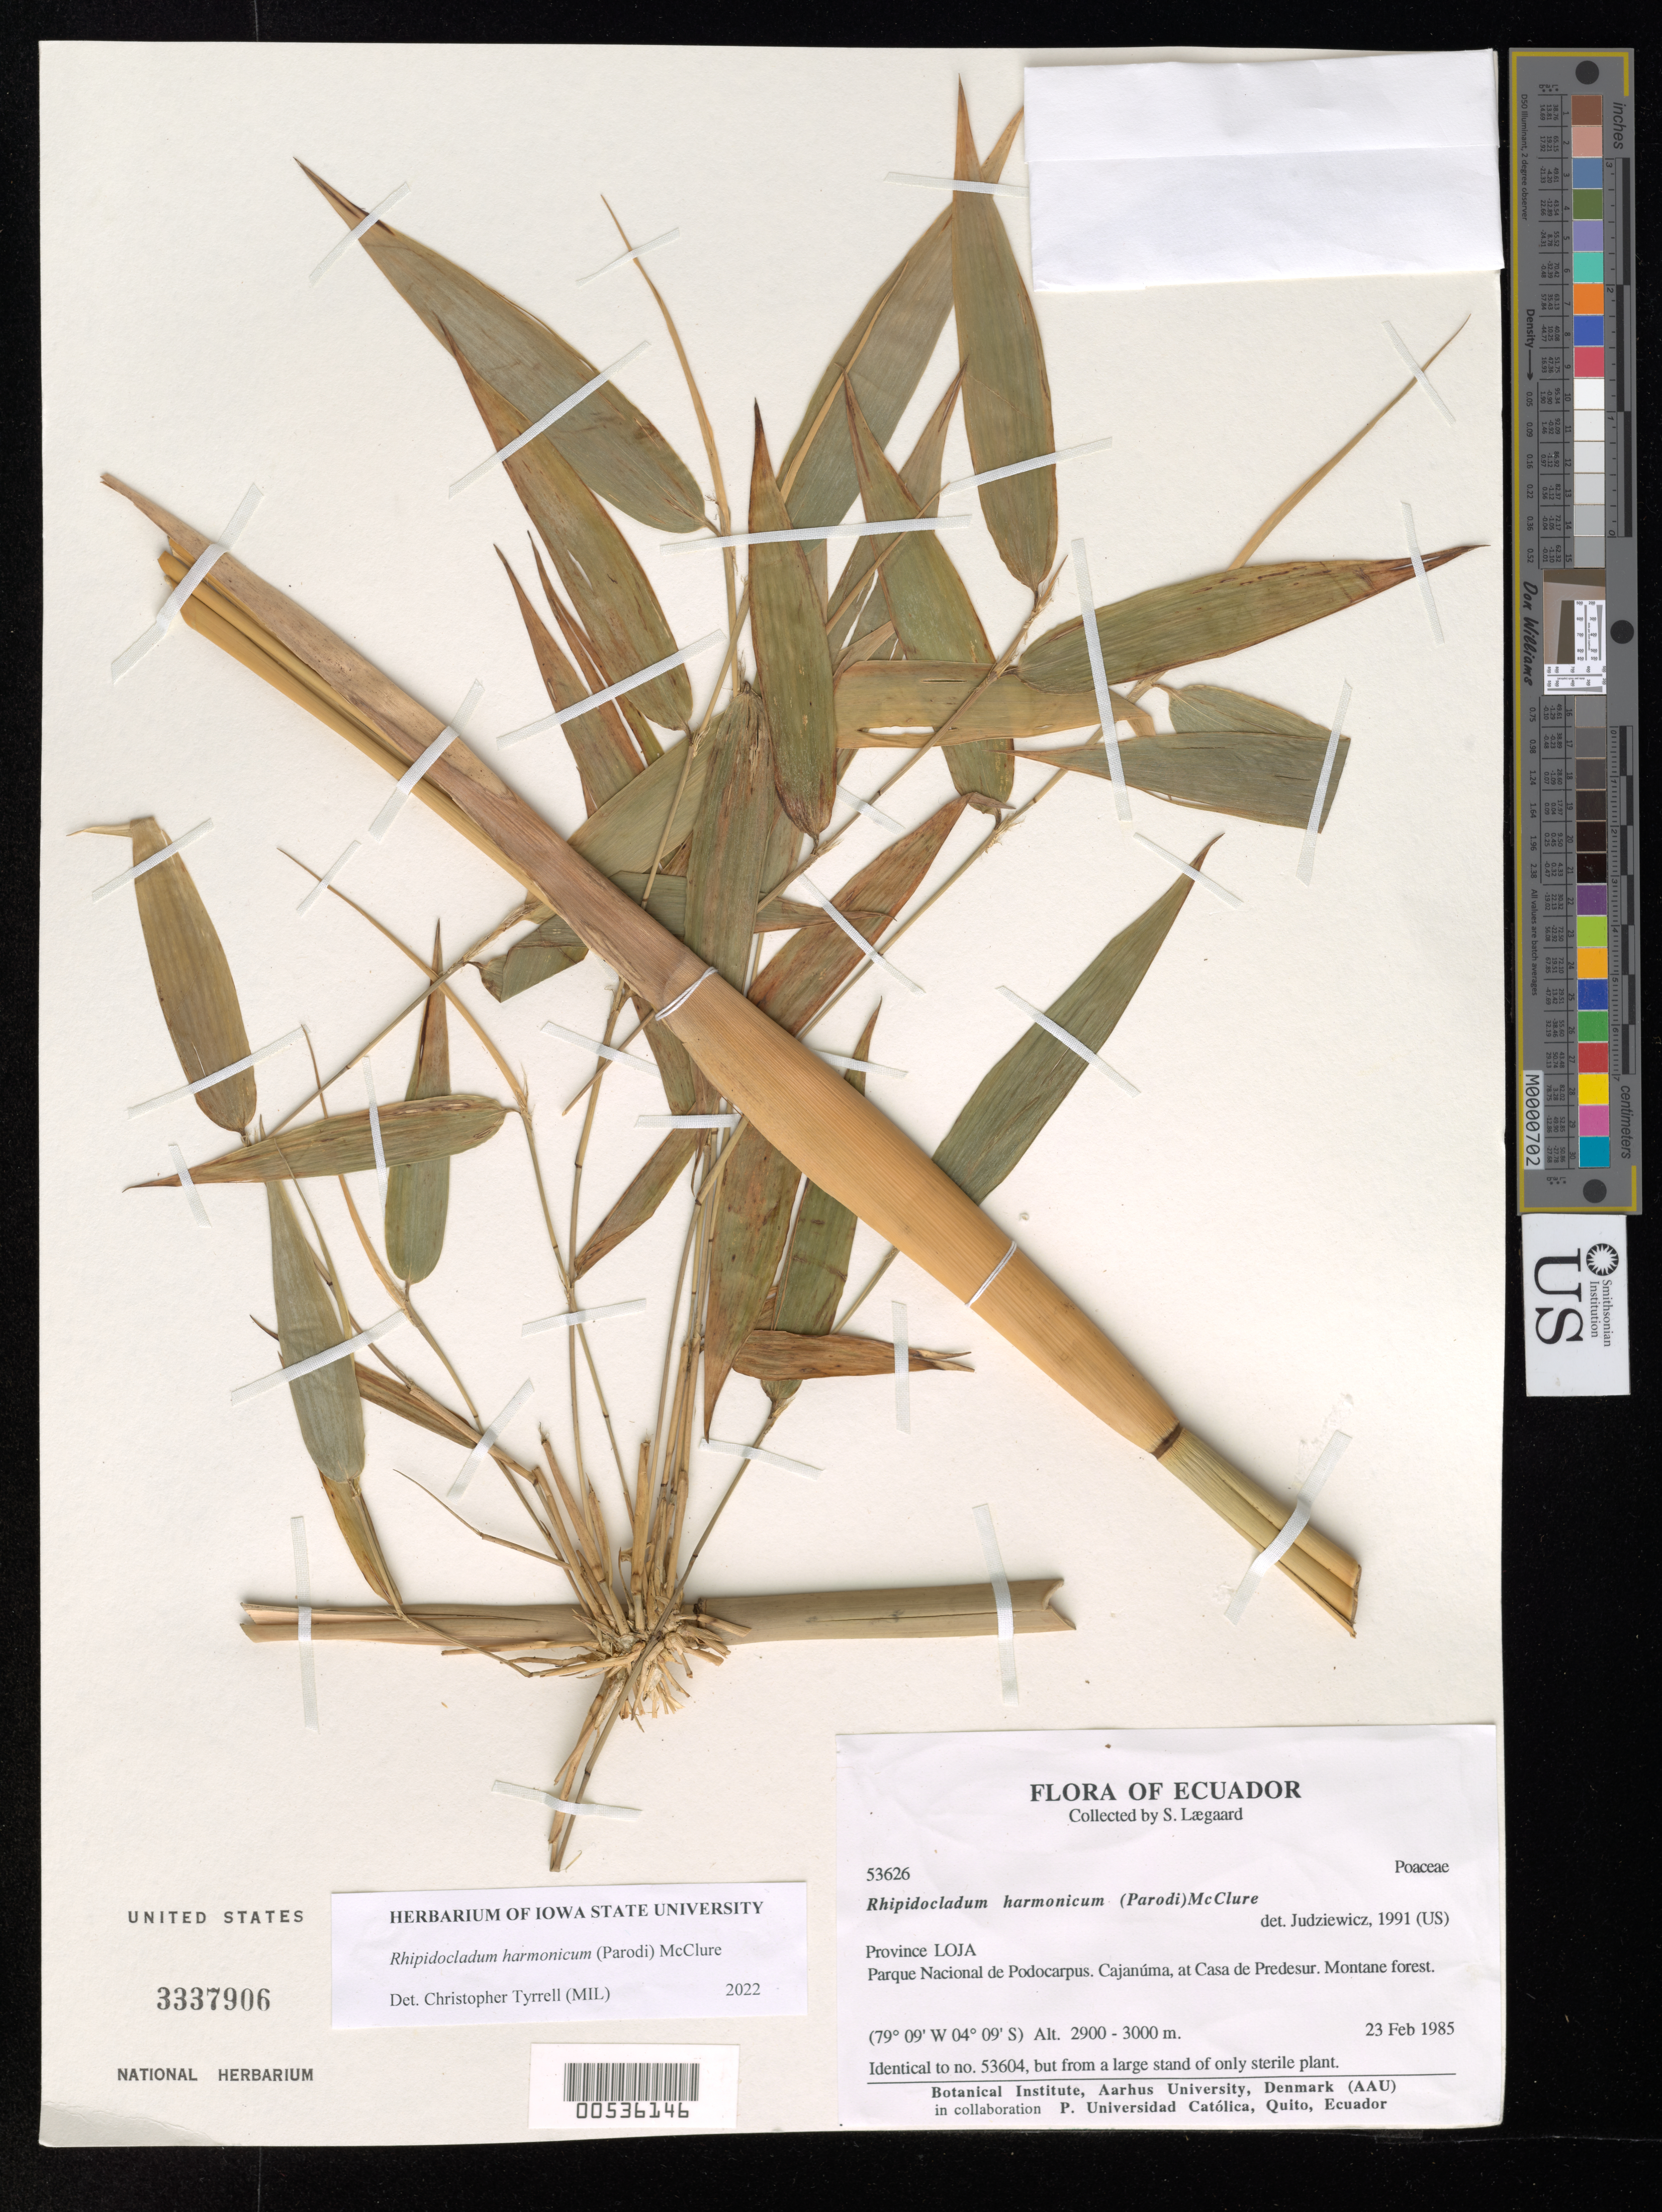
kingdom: Plantae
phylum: Tracheophyta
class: Liliopsida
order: Poales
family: Poaceae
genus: Rhipidocladum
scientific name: Rhipidocladum harmonicum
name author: (Parodi) McClure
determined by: Tyrrell, Christopher D., (MIL), Milwaukee Public Museum (UNITED STATES)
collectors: S. Lægaard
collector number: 53626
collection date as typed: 23 Feb 1985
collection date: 1985-02-23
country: Ecuador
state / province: Loja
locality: Podocarpus National Park, Cajanuma, Casa de predesur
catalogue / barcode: US 3337906